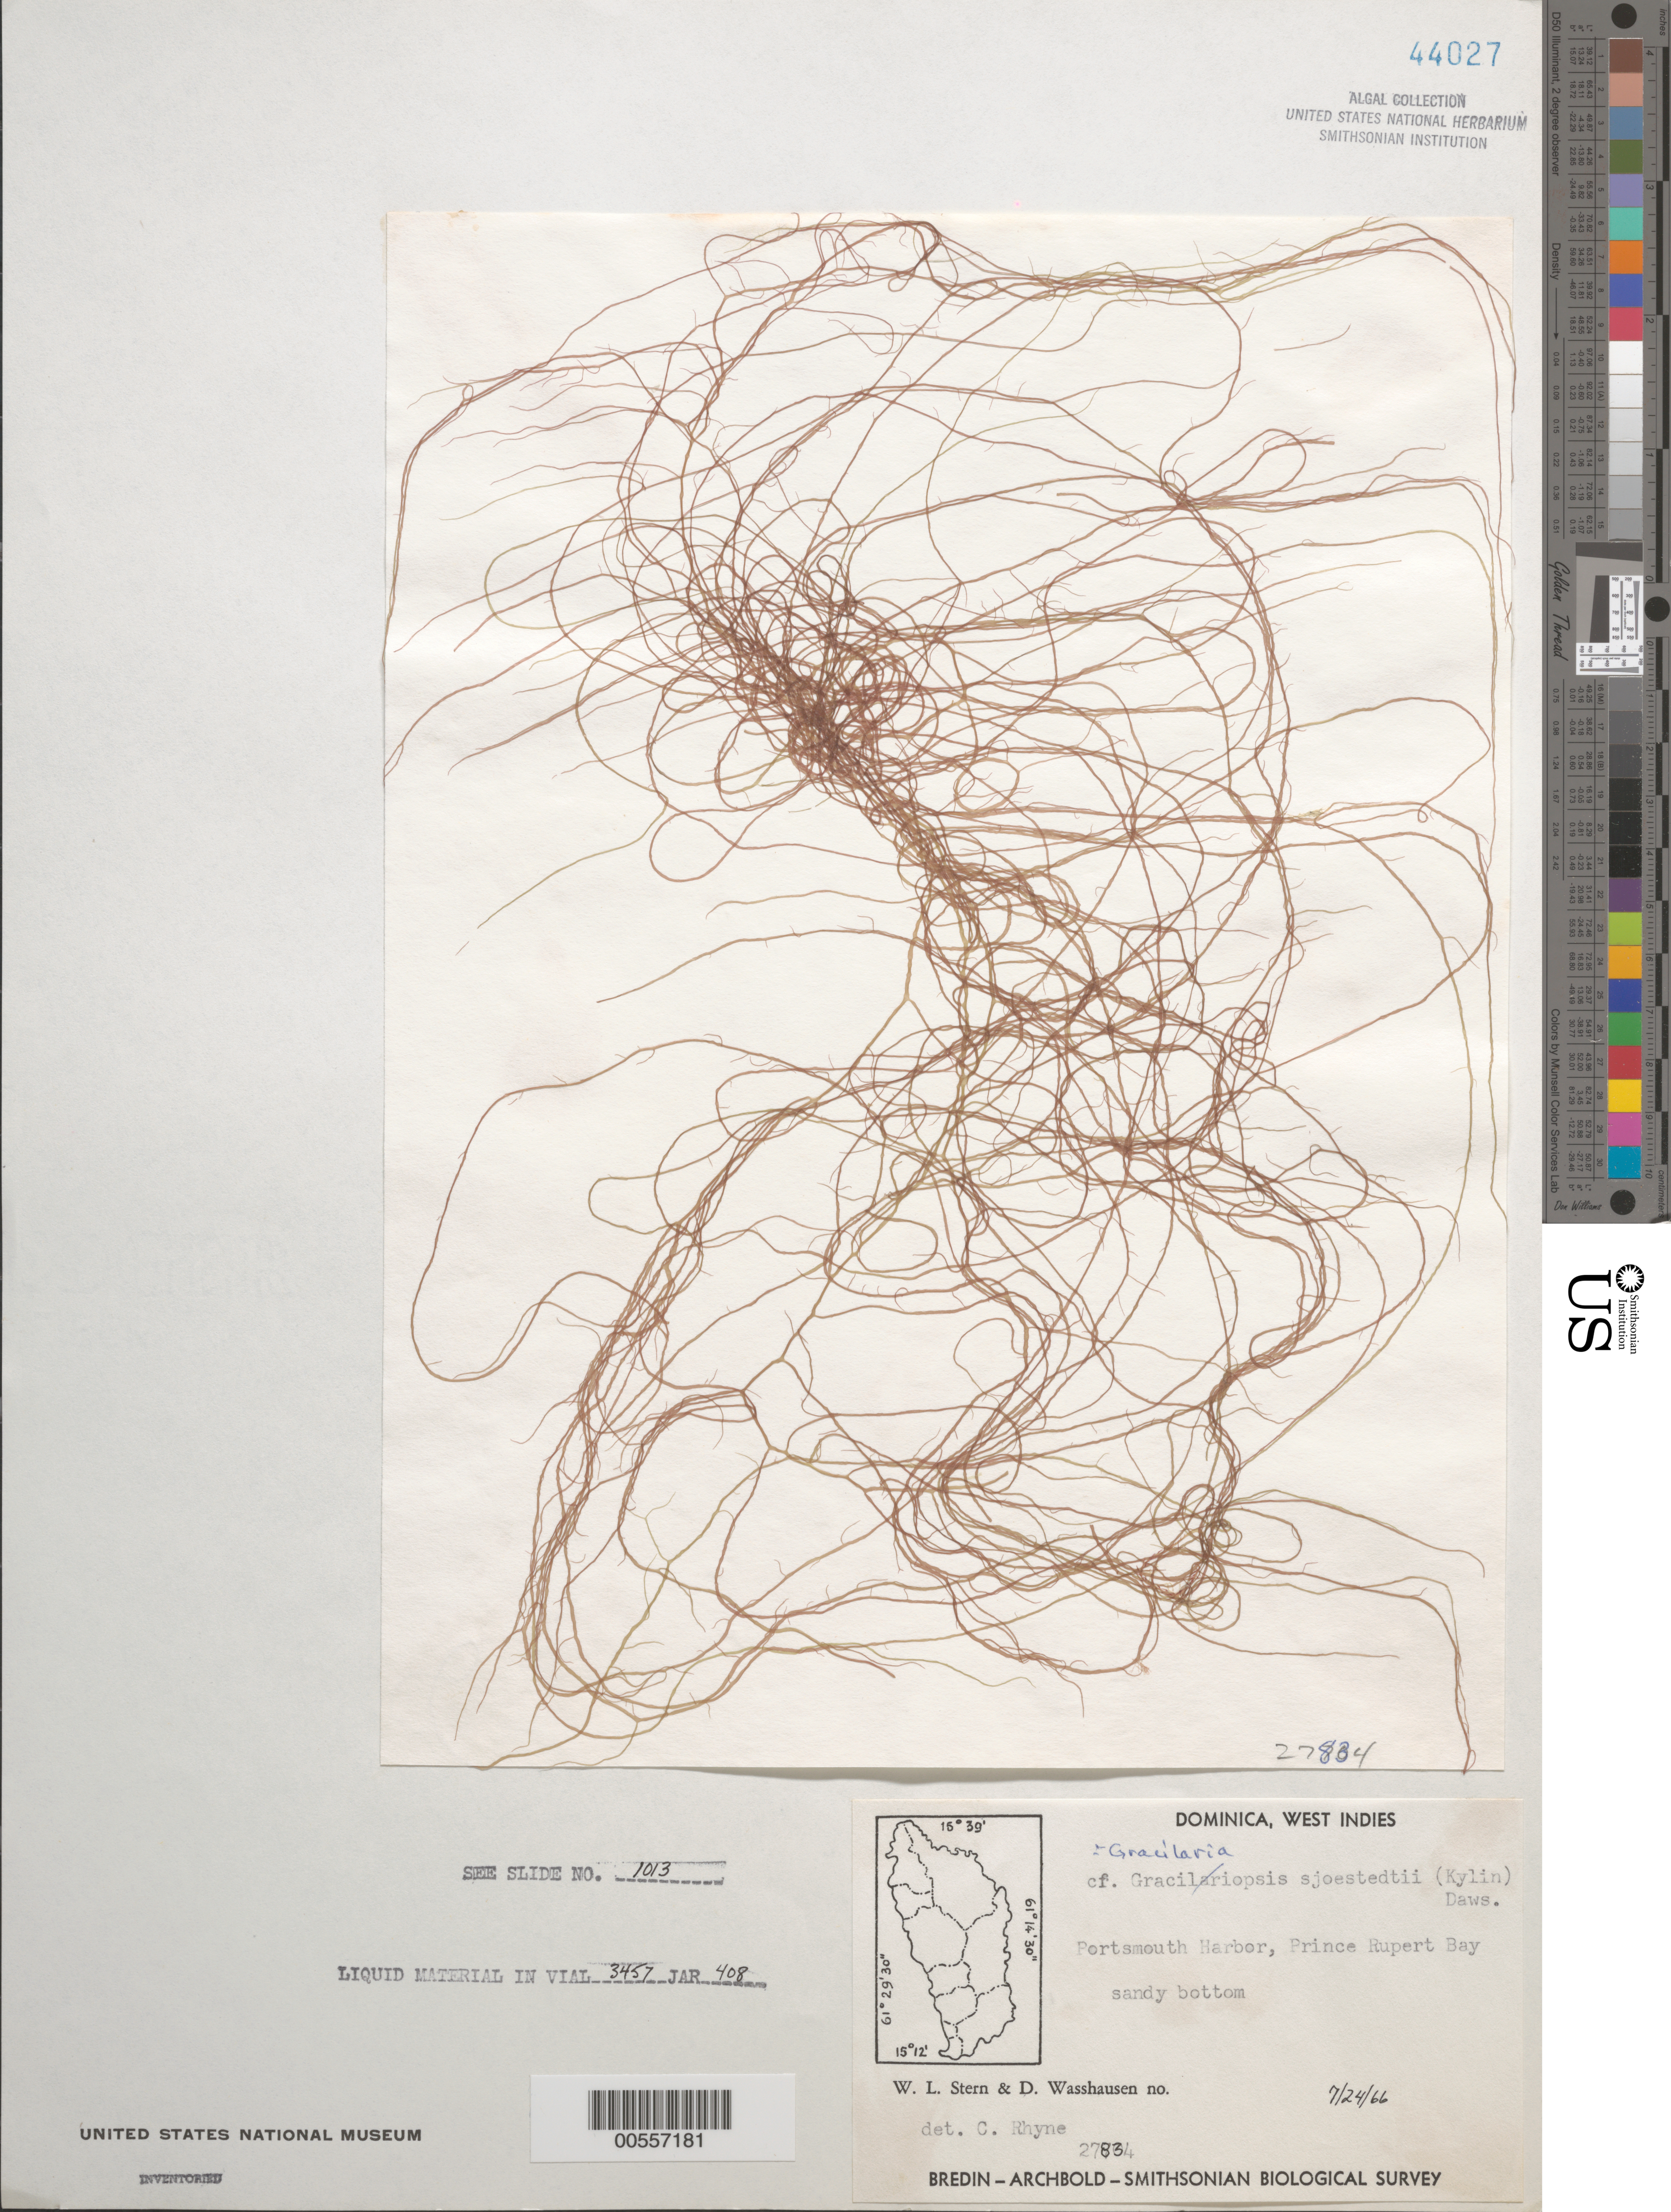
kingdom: Plantae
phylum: Rhodophyta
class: Florideophyceae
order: Gracilariales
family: Gracilariaceae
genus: Gracilariopsis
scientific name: Gracilariopsis andersonii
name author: (Grunow) E.Y. Dawson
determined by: Algae name updating Project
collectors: W. L. Stern & D. C. Wasshausen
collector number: EYD 27834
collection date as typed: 24 Jul 1966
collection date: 1966-07-24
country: Dominica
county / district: St. John's Parish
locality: Portsmouth harbor, Prince Rupert Bay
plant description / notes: Bredin-Archbold-Smithsonian Biological Survey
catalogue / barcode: US 44027